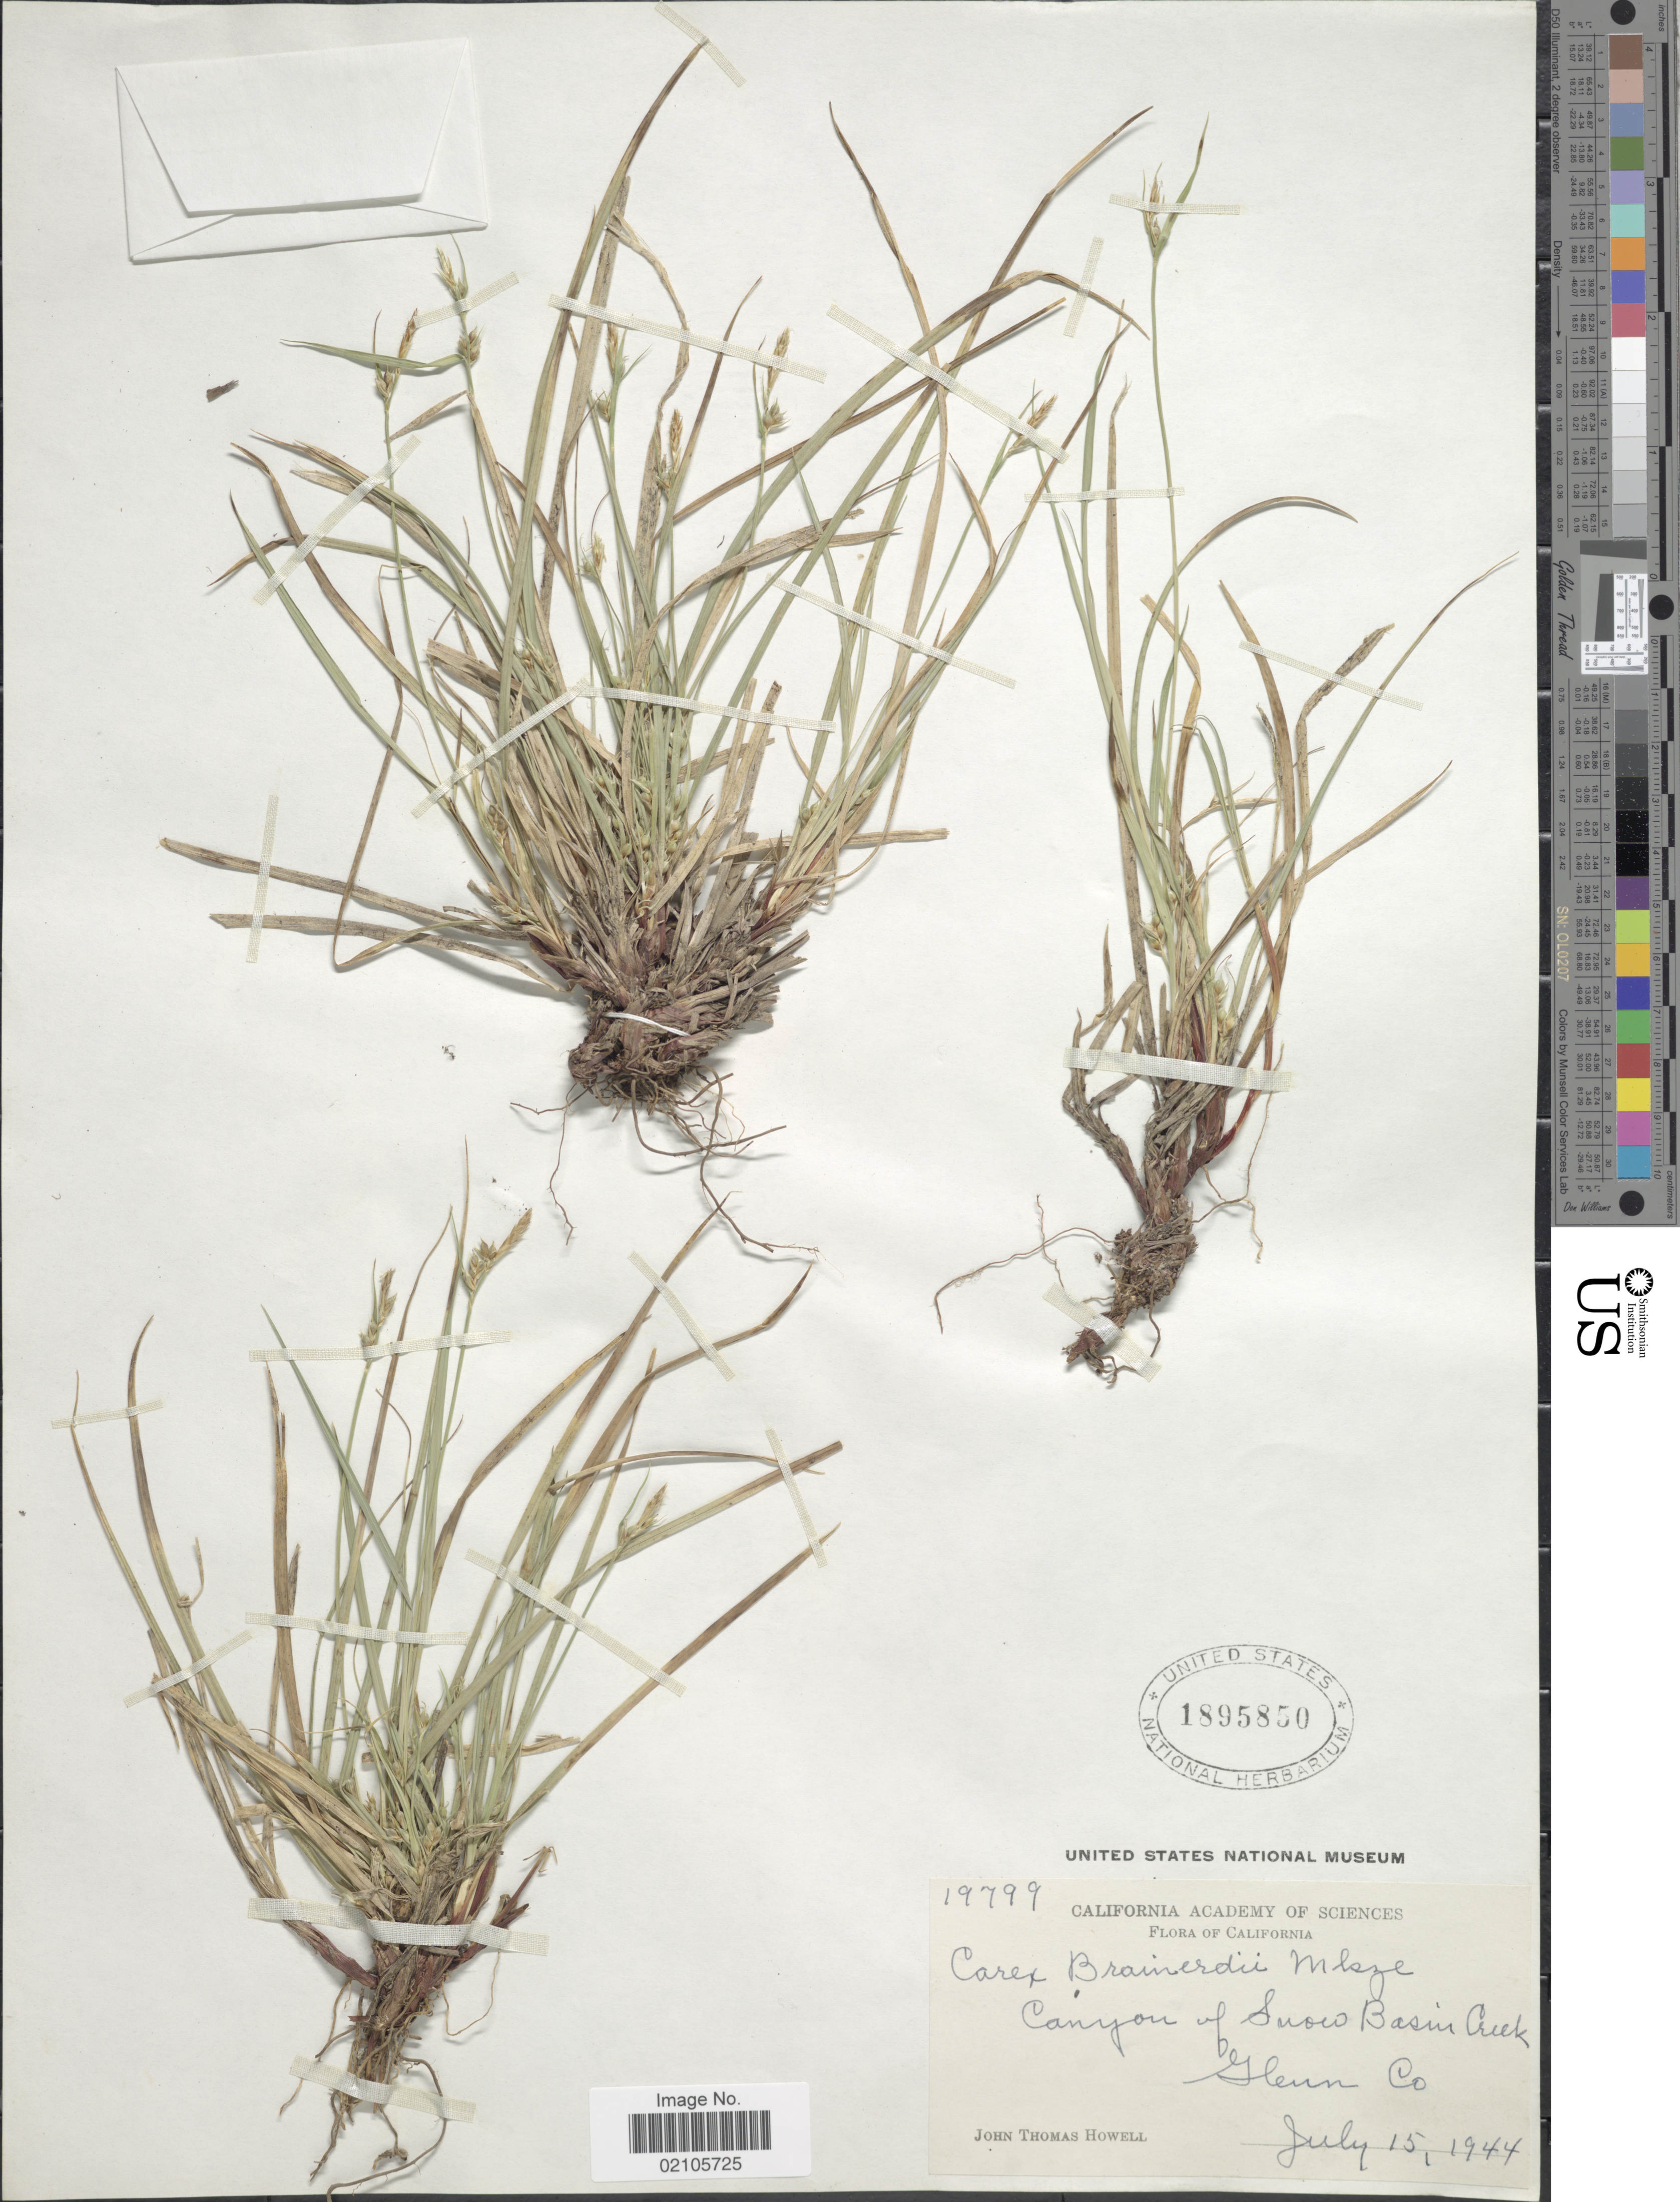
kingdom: Plantae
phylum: Tracheophyta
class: Liliopsida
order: Poales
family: Cyperaceae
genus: Carex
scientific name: Carex brainerdii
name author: Mack.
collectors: J. T. Howell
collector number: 19799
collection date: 1944-07-15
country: United States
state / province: California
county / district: Glenn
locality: Canyon of Snow Basin Creek, Glenn Co.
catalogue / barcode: US 1895850